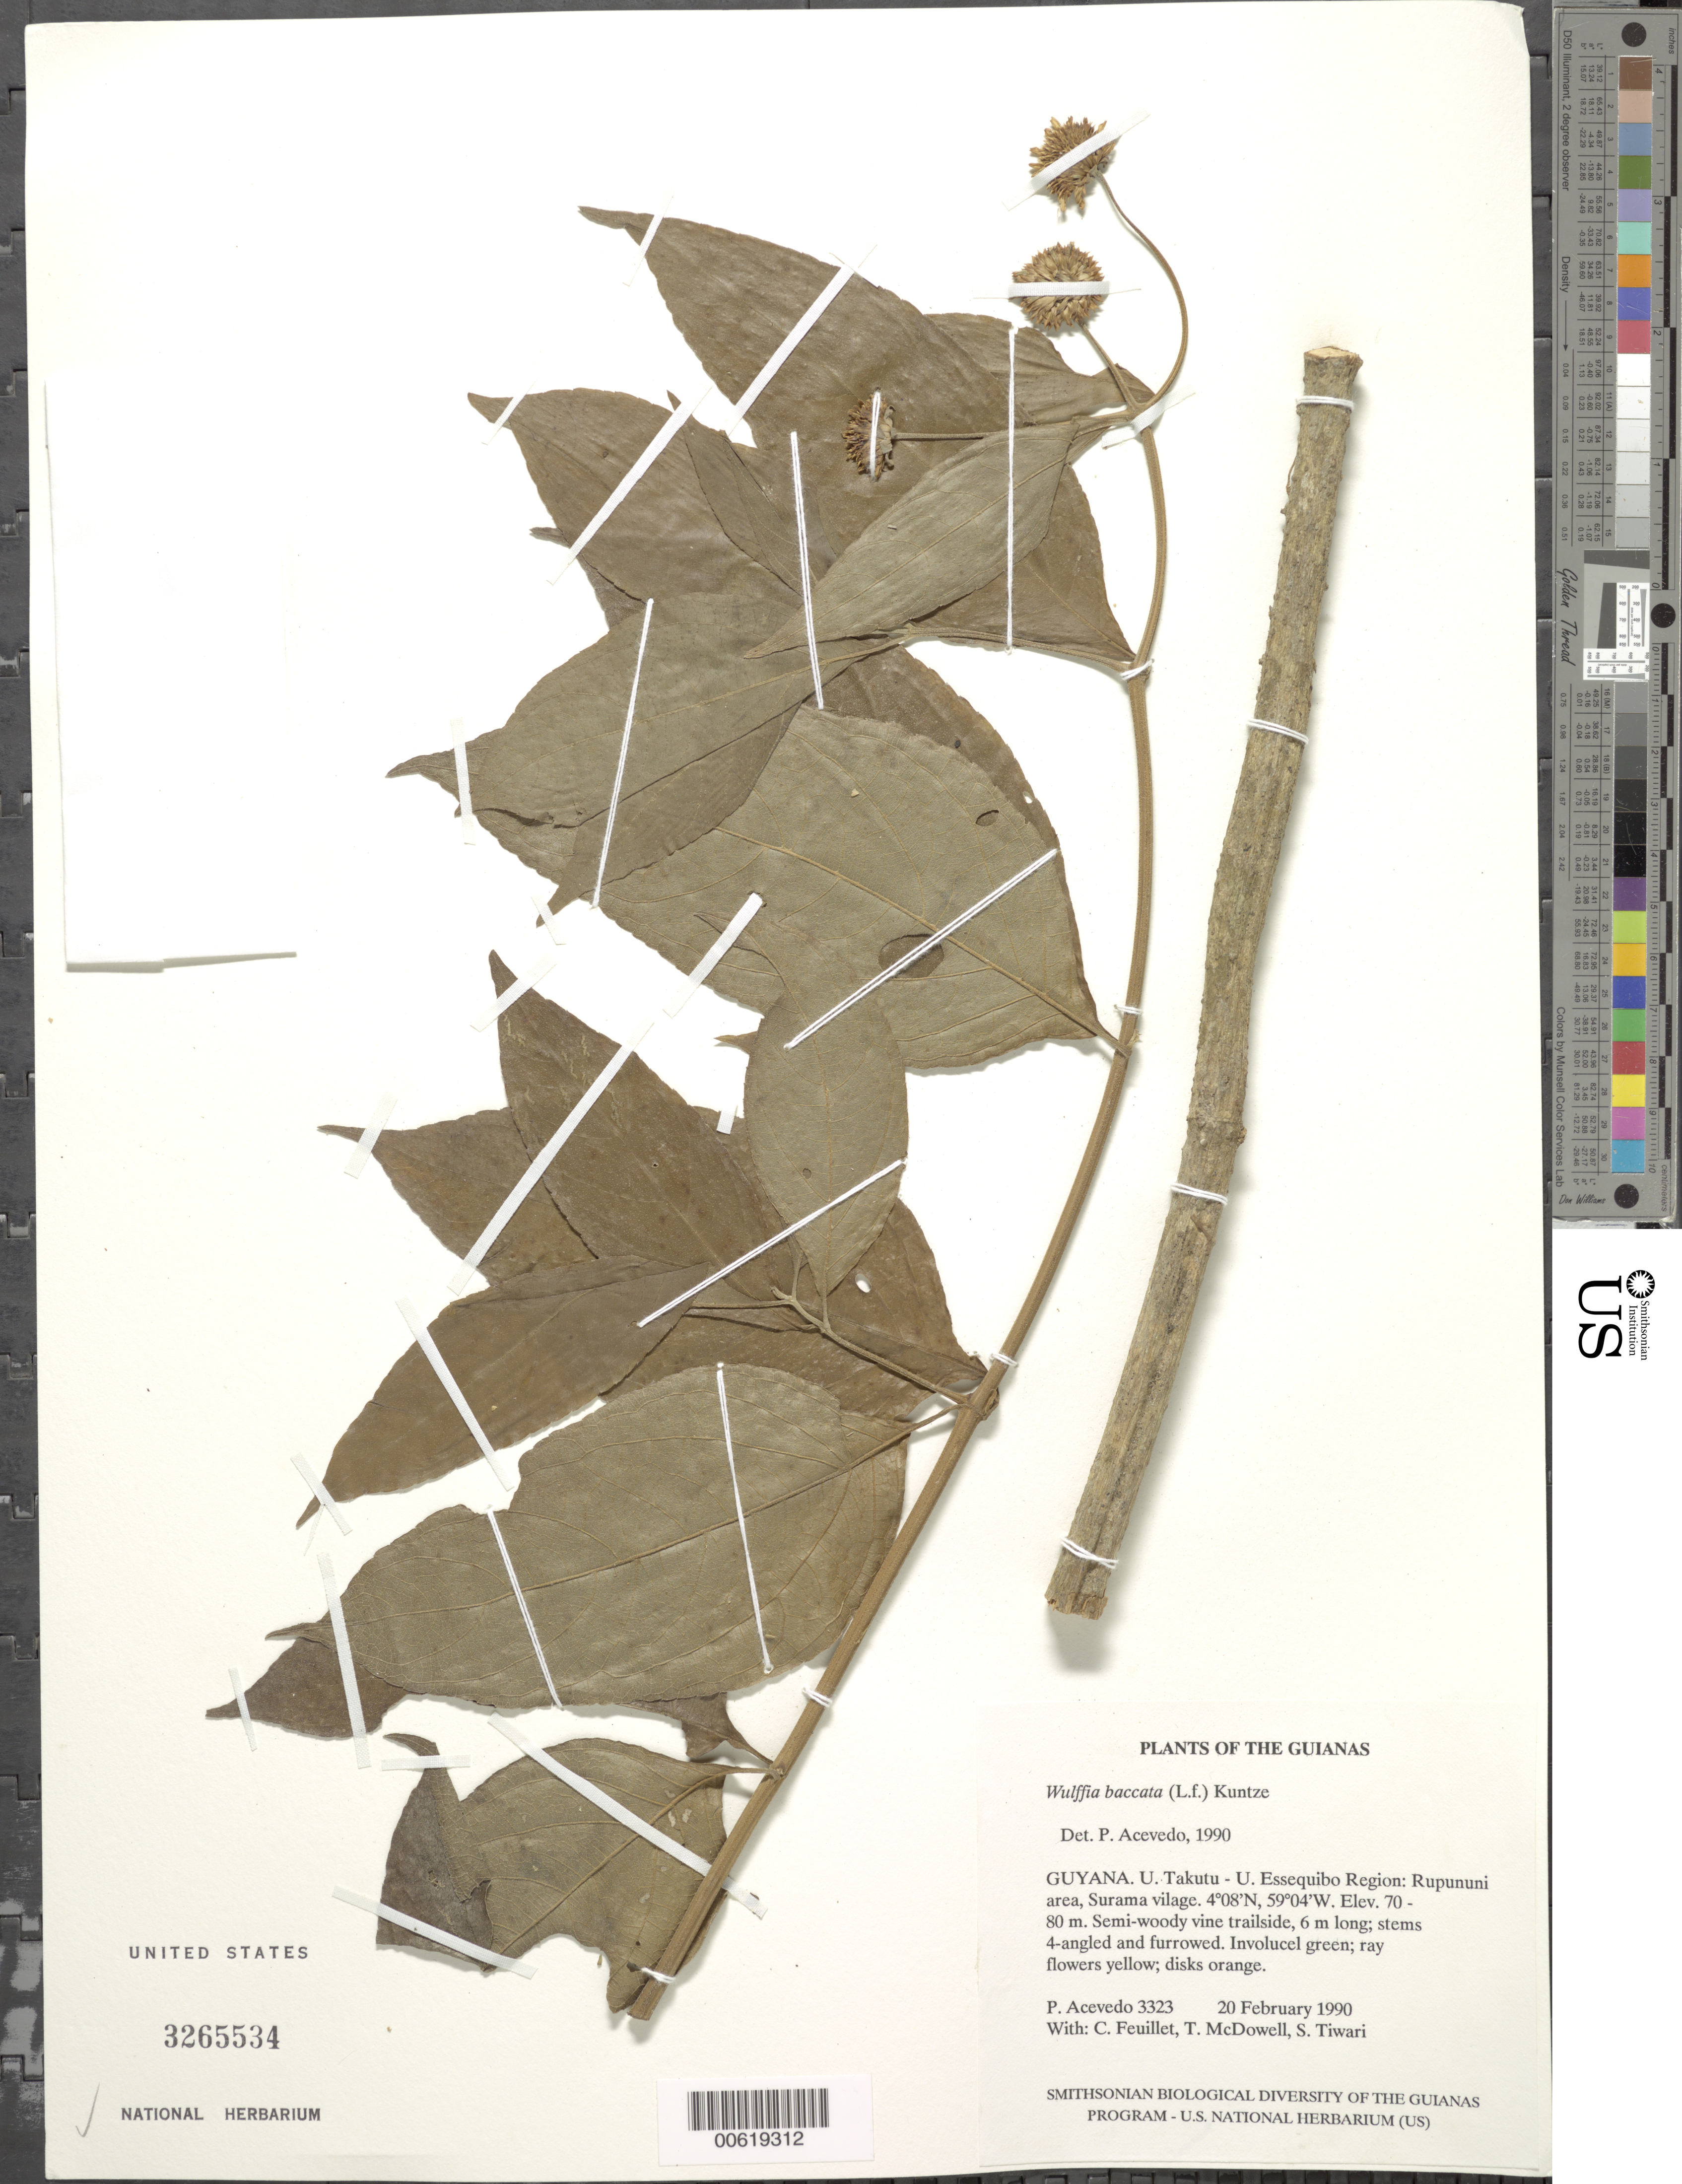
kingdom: Plantae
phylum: Tracheophyta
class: Magnoliopsida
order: Asterales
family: Asteraceae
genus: Wulffia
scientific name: Wulffia baccata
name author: (L. f.) Kuntze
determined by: Acevedo-Rodríguez, P., (BOT), Smithsonian Institution - National Museum of Natural History (UNITED STATES)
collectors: P. Acevedo-Rodr., C. Feuillet, T. McDowell & S. Tiwari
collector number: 3323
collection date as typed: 20 Feb 1990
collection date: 1990-02-20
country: Guyana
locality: U. Takutu - U. Essequibo. Rupununi area, Surama vilage.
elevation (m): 70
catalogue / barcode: US 3265534